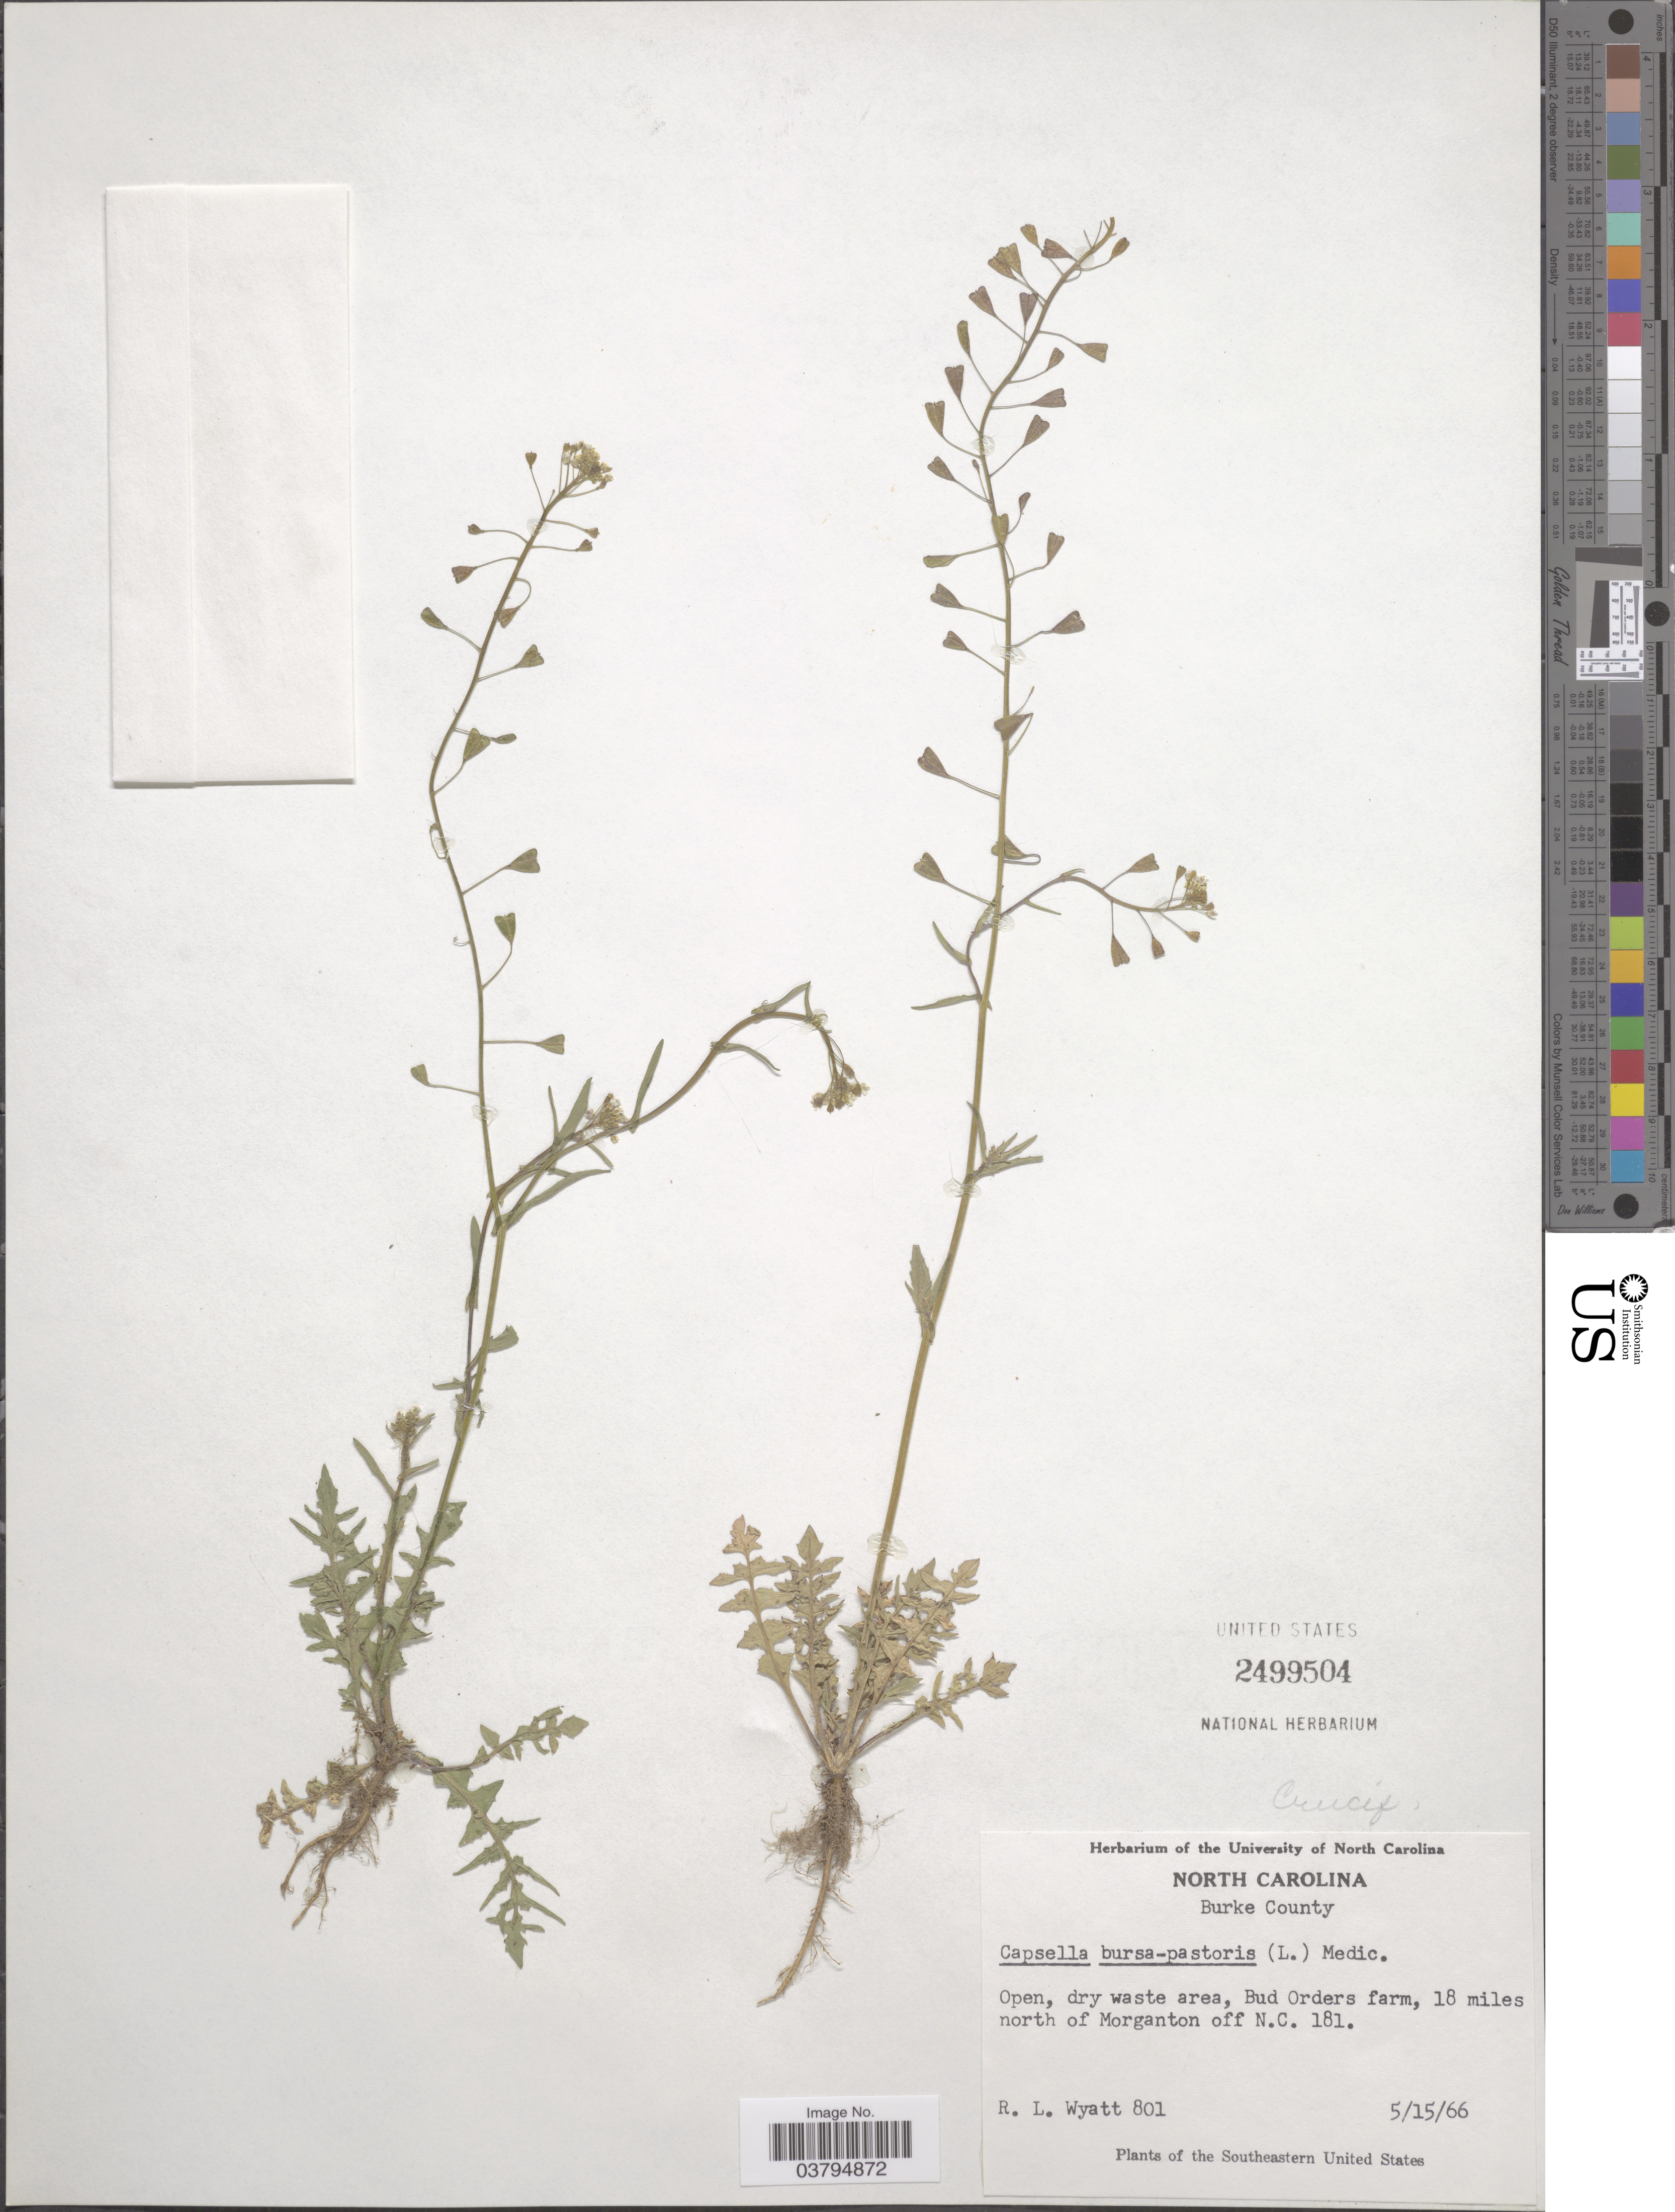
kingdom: Plantae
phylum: Tracheophyta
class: Magnoliopsida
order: Brassicales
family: Brassicaceae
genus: Capsella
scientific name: Capsella bursa-pastoris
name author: (L.) Medik.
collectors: R. Wyatt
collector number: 801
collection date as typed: Transcribed d/m/y: 15/5/66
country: United States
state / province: North Carolina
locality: Burke County. Bud Orders farm, 18 miles north of Morganton off N. C. 181. Southeastern United States.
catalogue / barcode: US 2499504